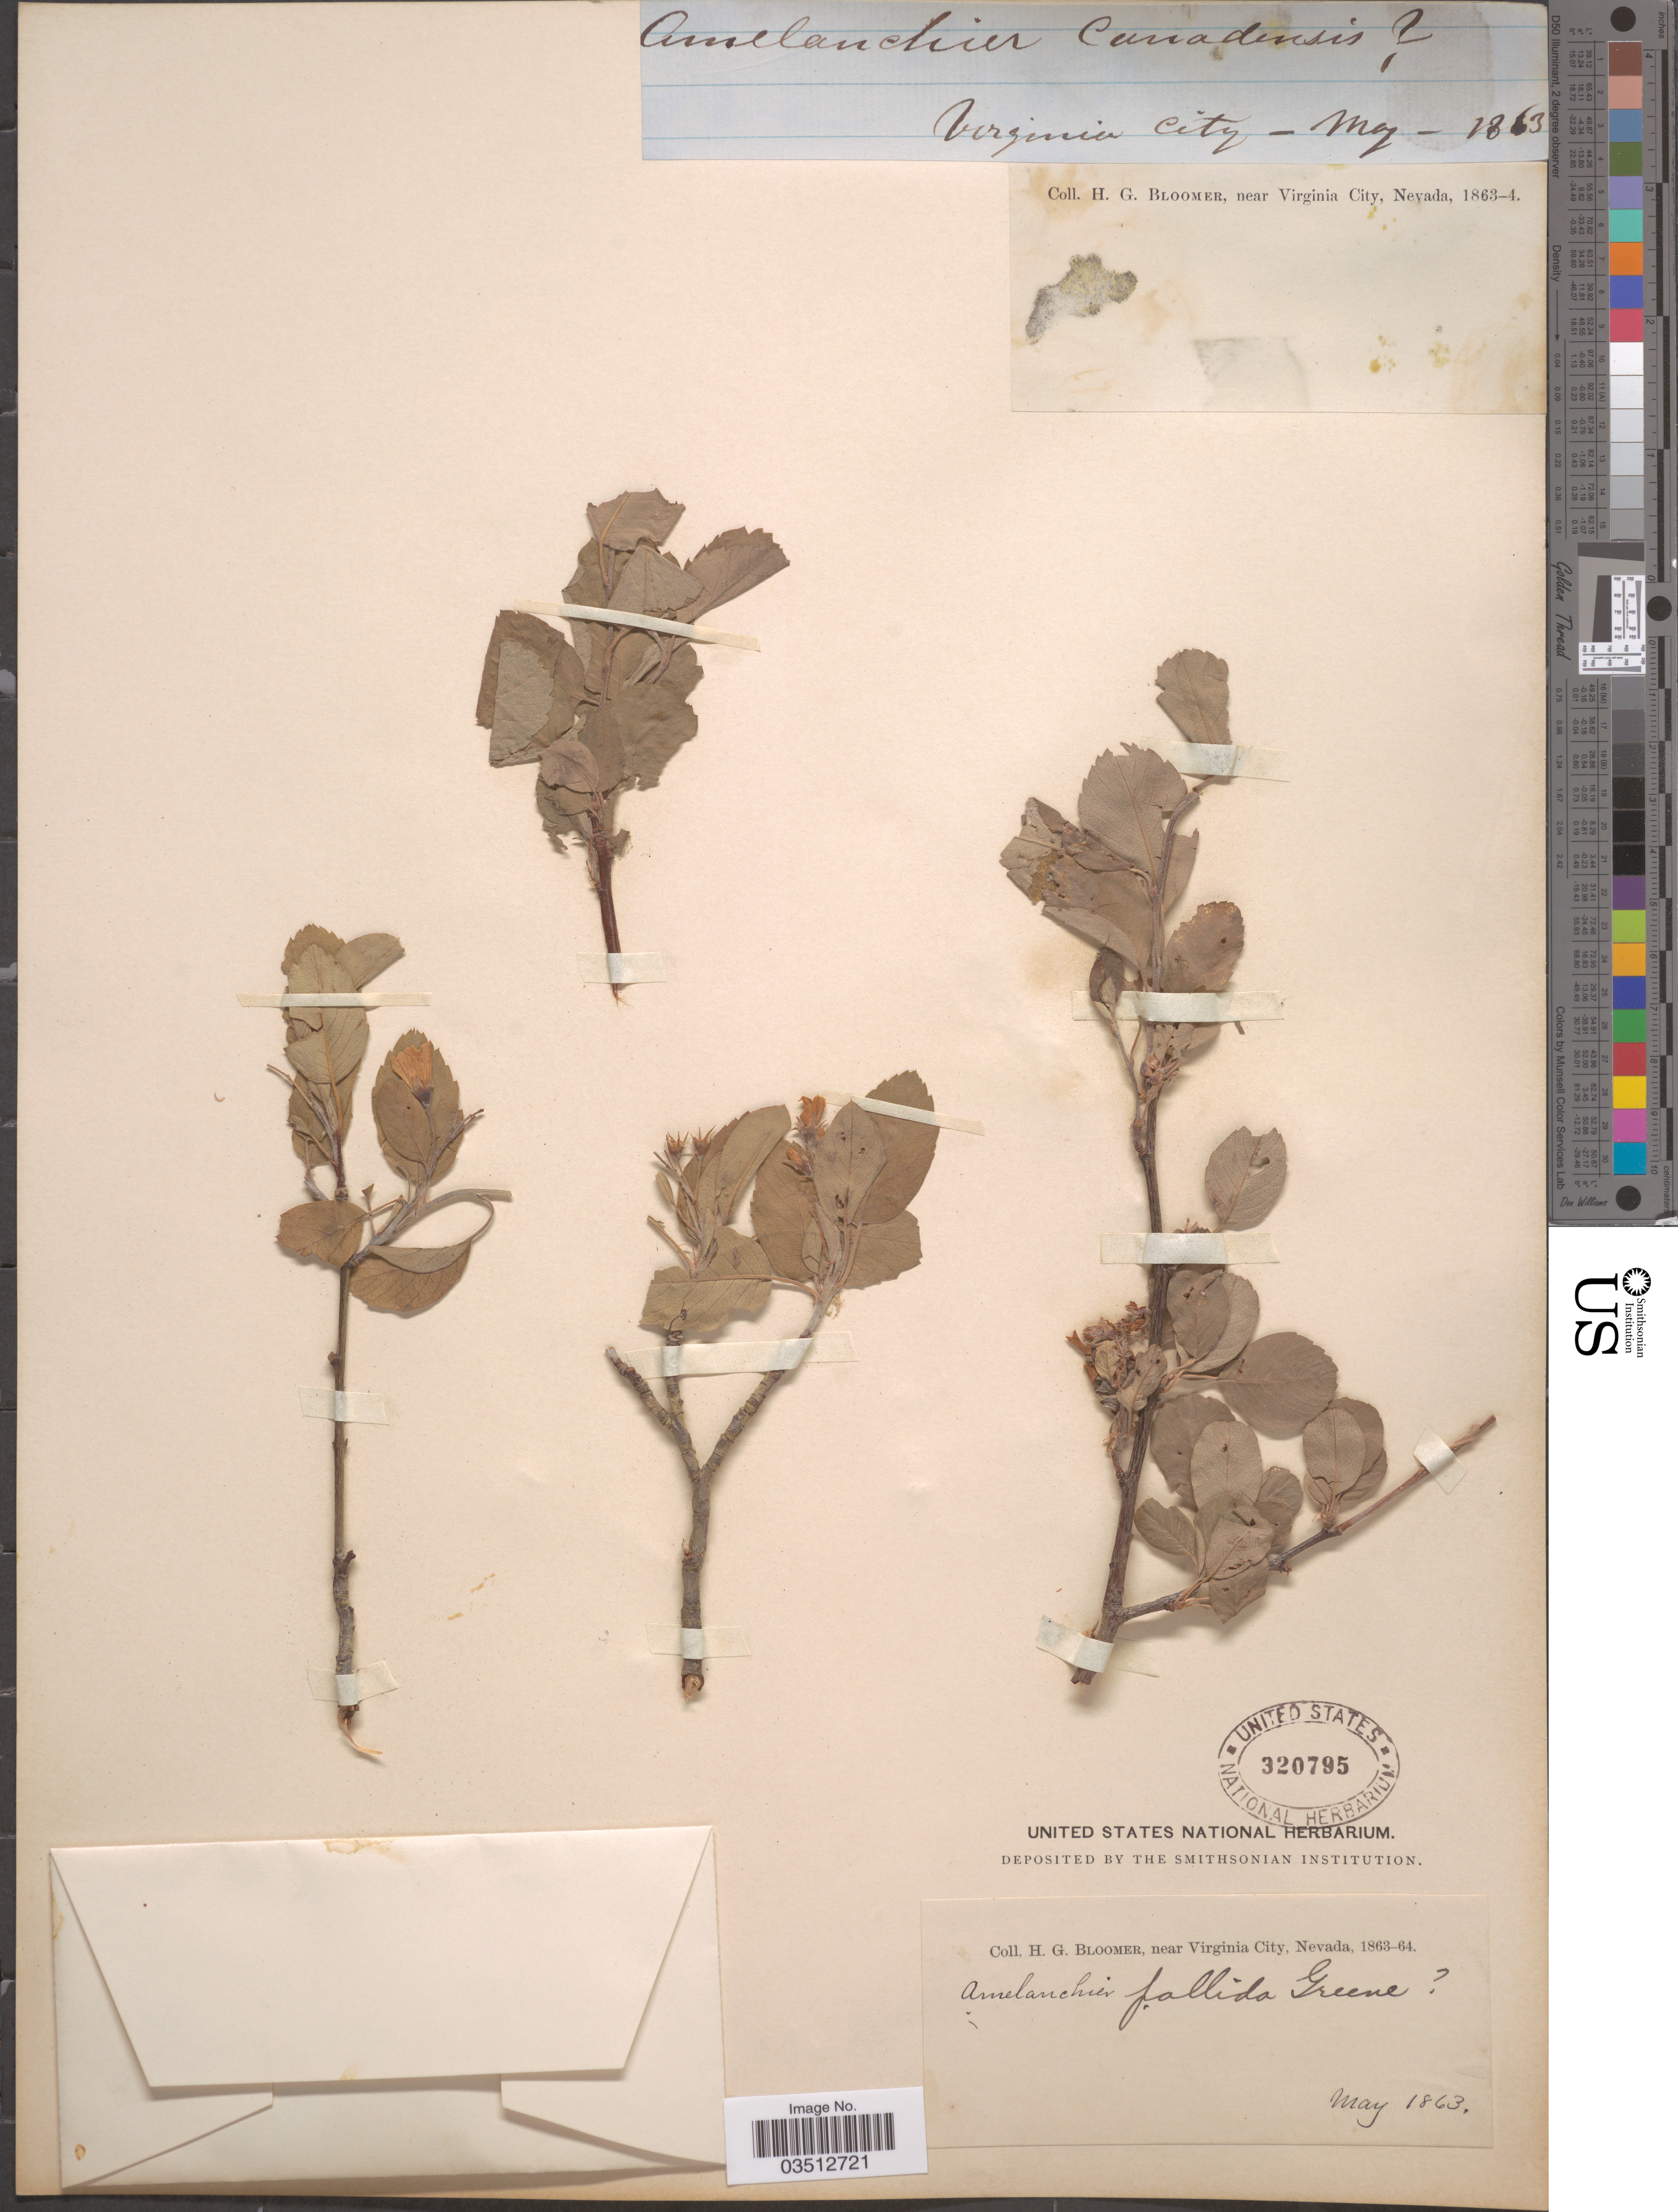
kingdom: Plantae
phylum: Tracheophyta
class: Magnoliopsida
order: Rosales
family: Rosaceae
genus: Amelanchier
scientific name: Amelanchier utahensis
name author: Koehne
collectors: H. Bloomer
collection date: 1863-05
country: United States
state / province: Nevada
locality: Near Virginia City.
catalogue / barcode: US 320795